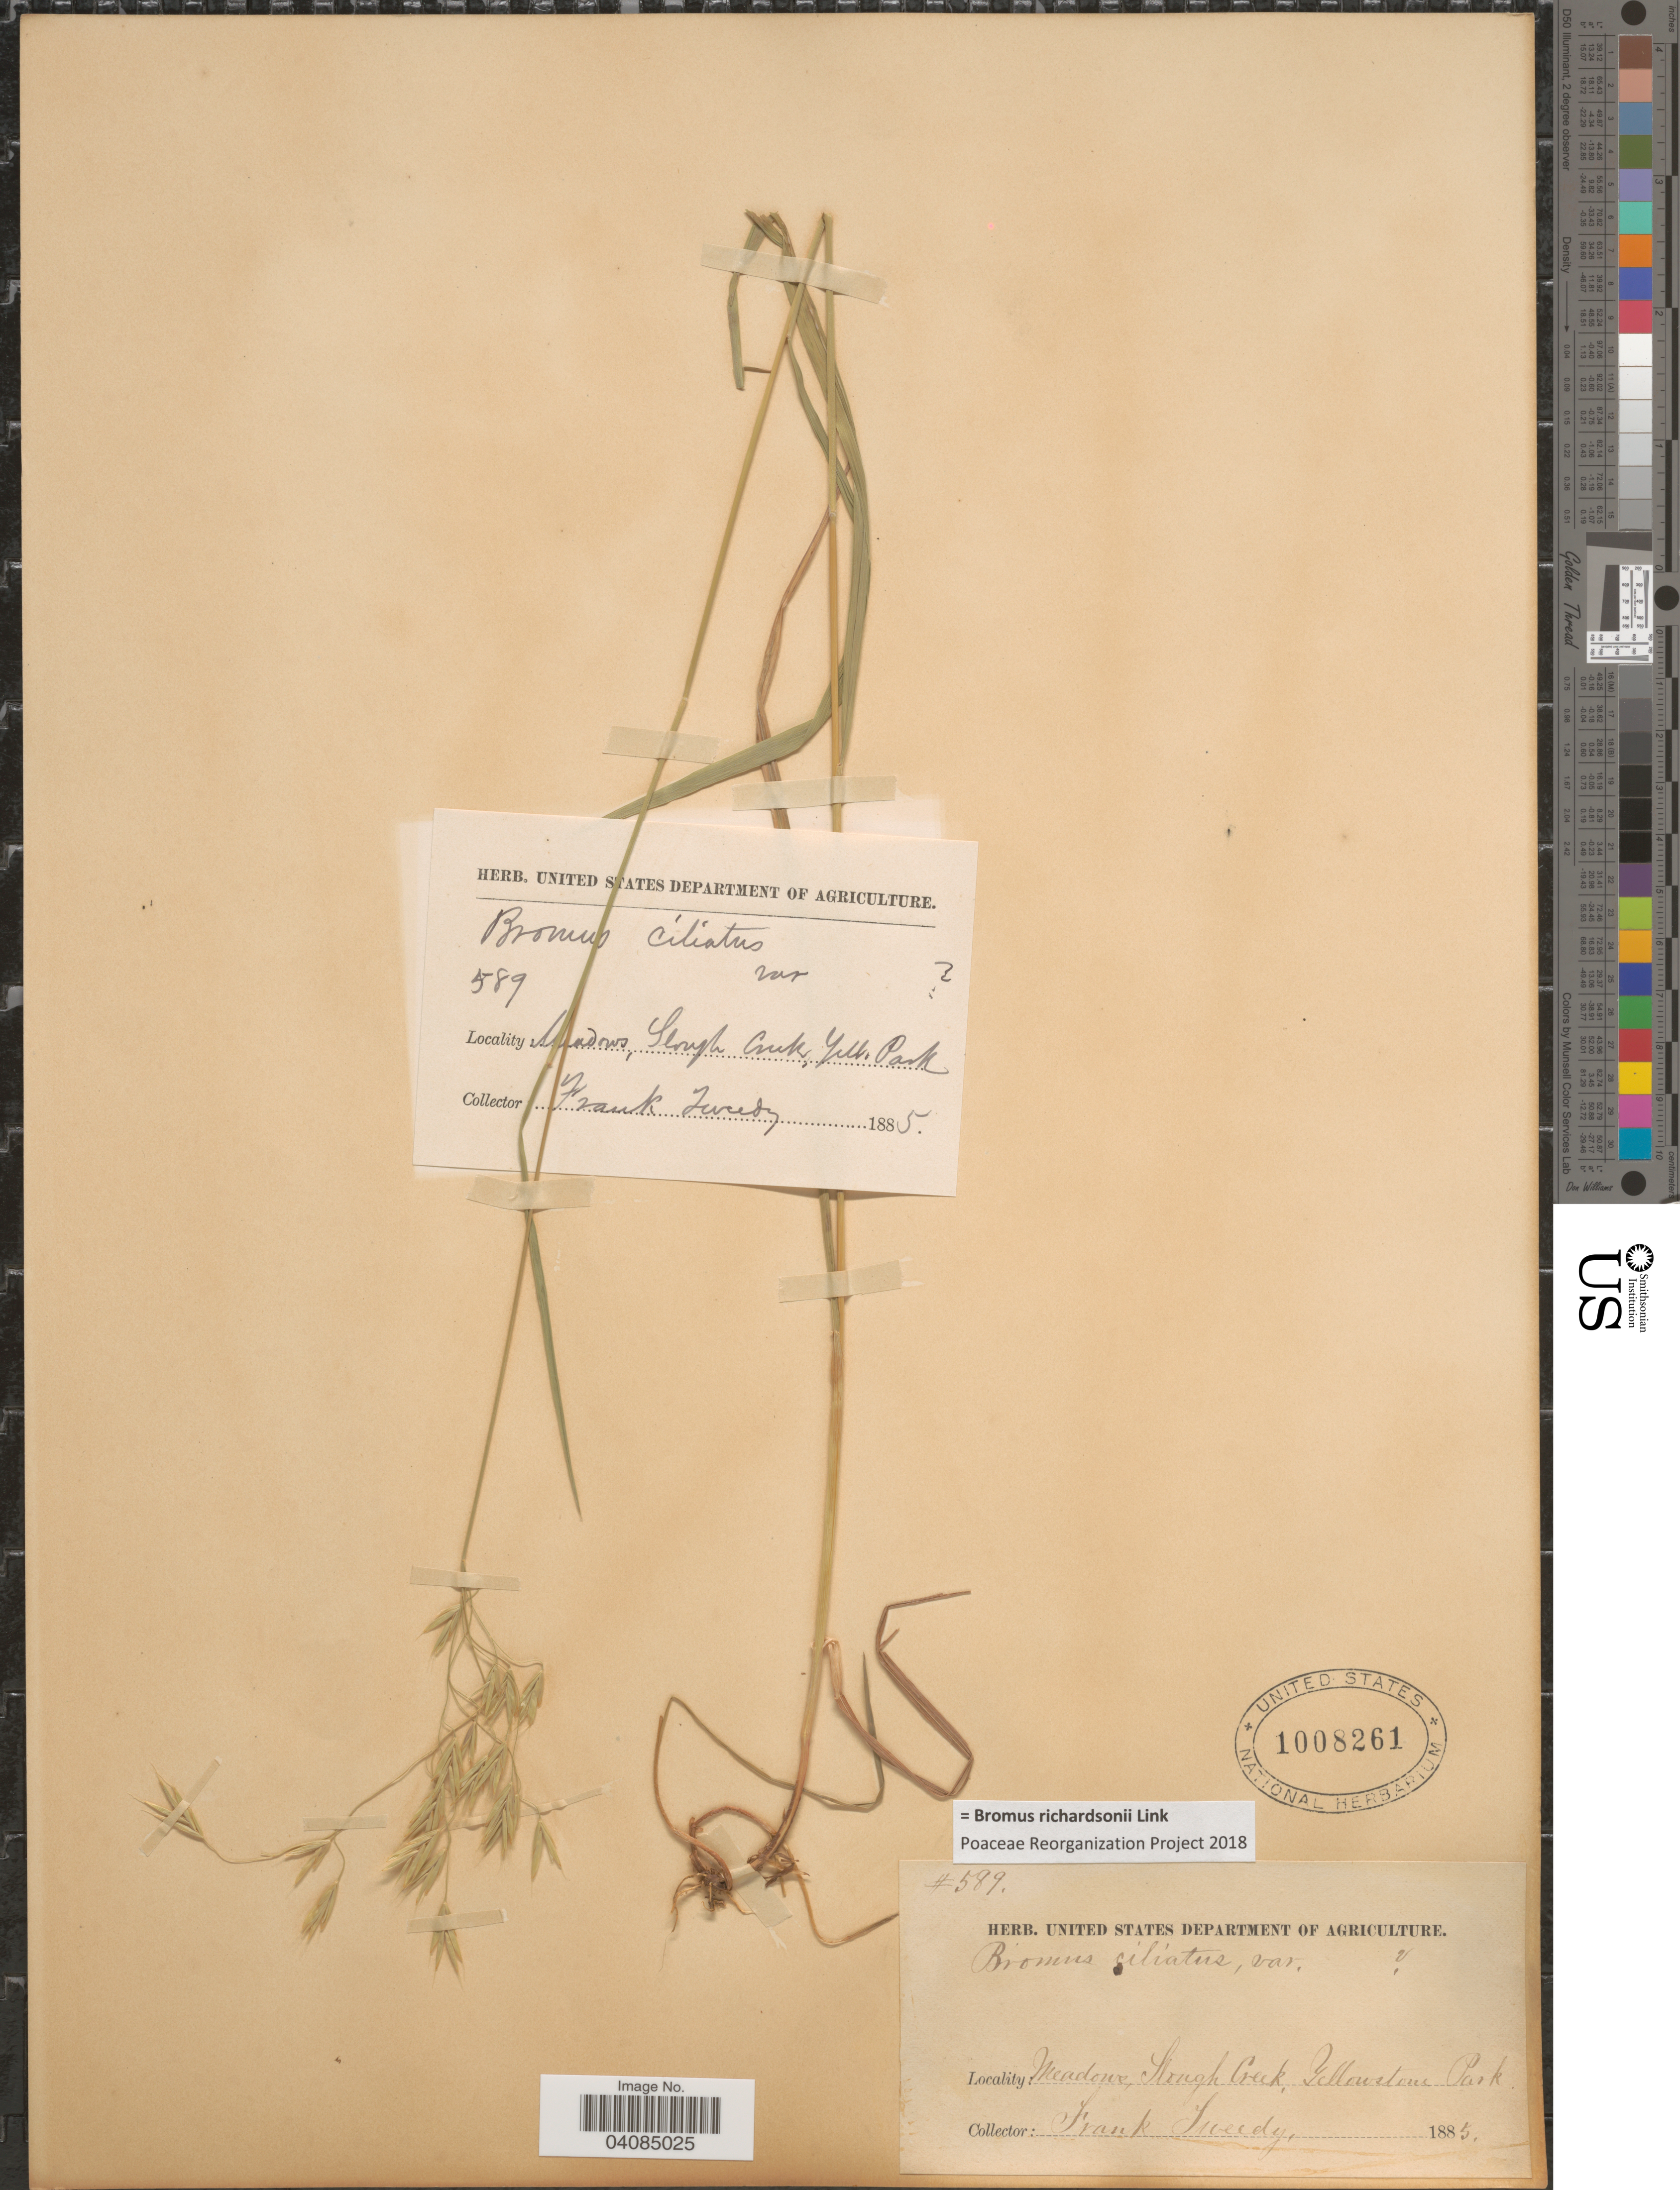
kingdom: Plantae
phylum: Tracheophyta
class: Liliopsida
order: Poales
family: Poaceae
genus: Bromus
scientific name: Bromus racemosus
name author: L.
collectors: F. Tweedy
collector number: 589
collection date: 1885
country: United States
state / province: Wyoming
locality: Meadows, Slough Creek, Yellowstone Park.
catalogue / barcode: US 1008261